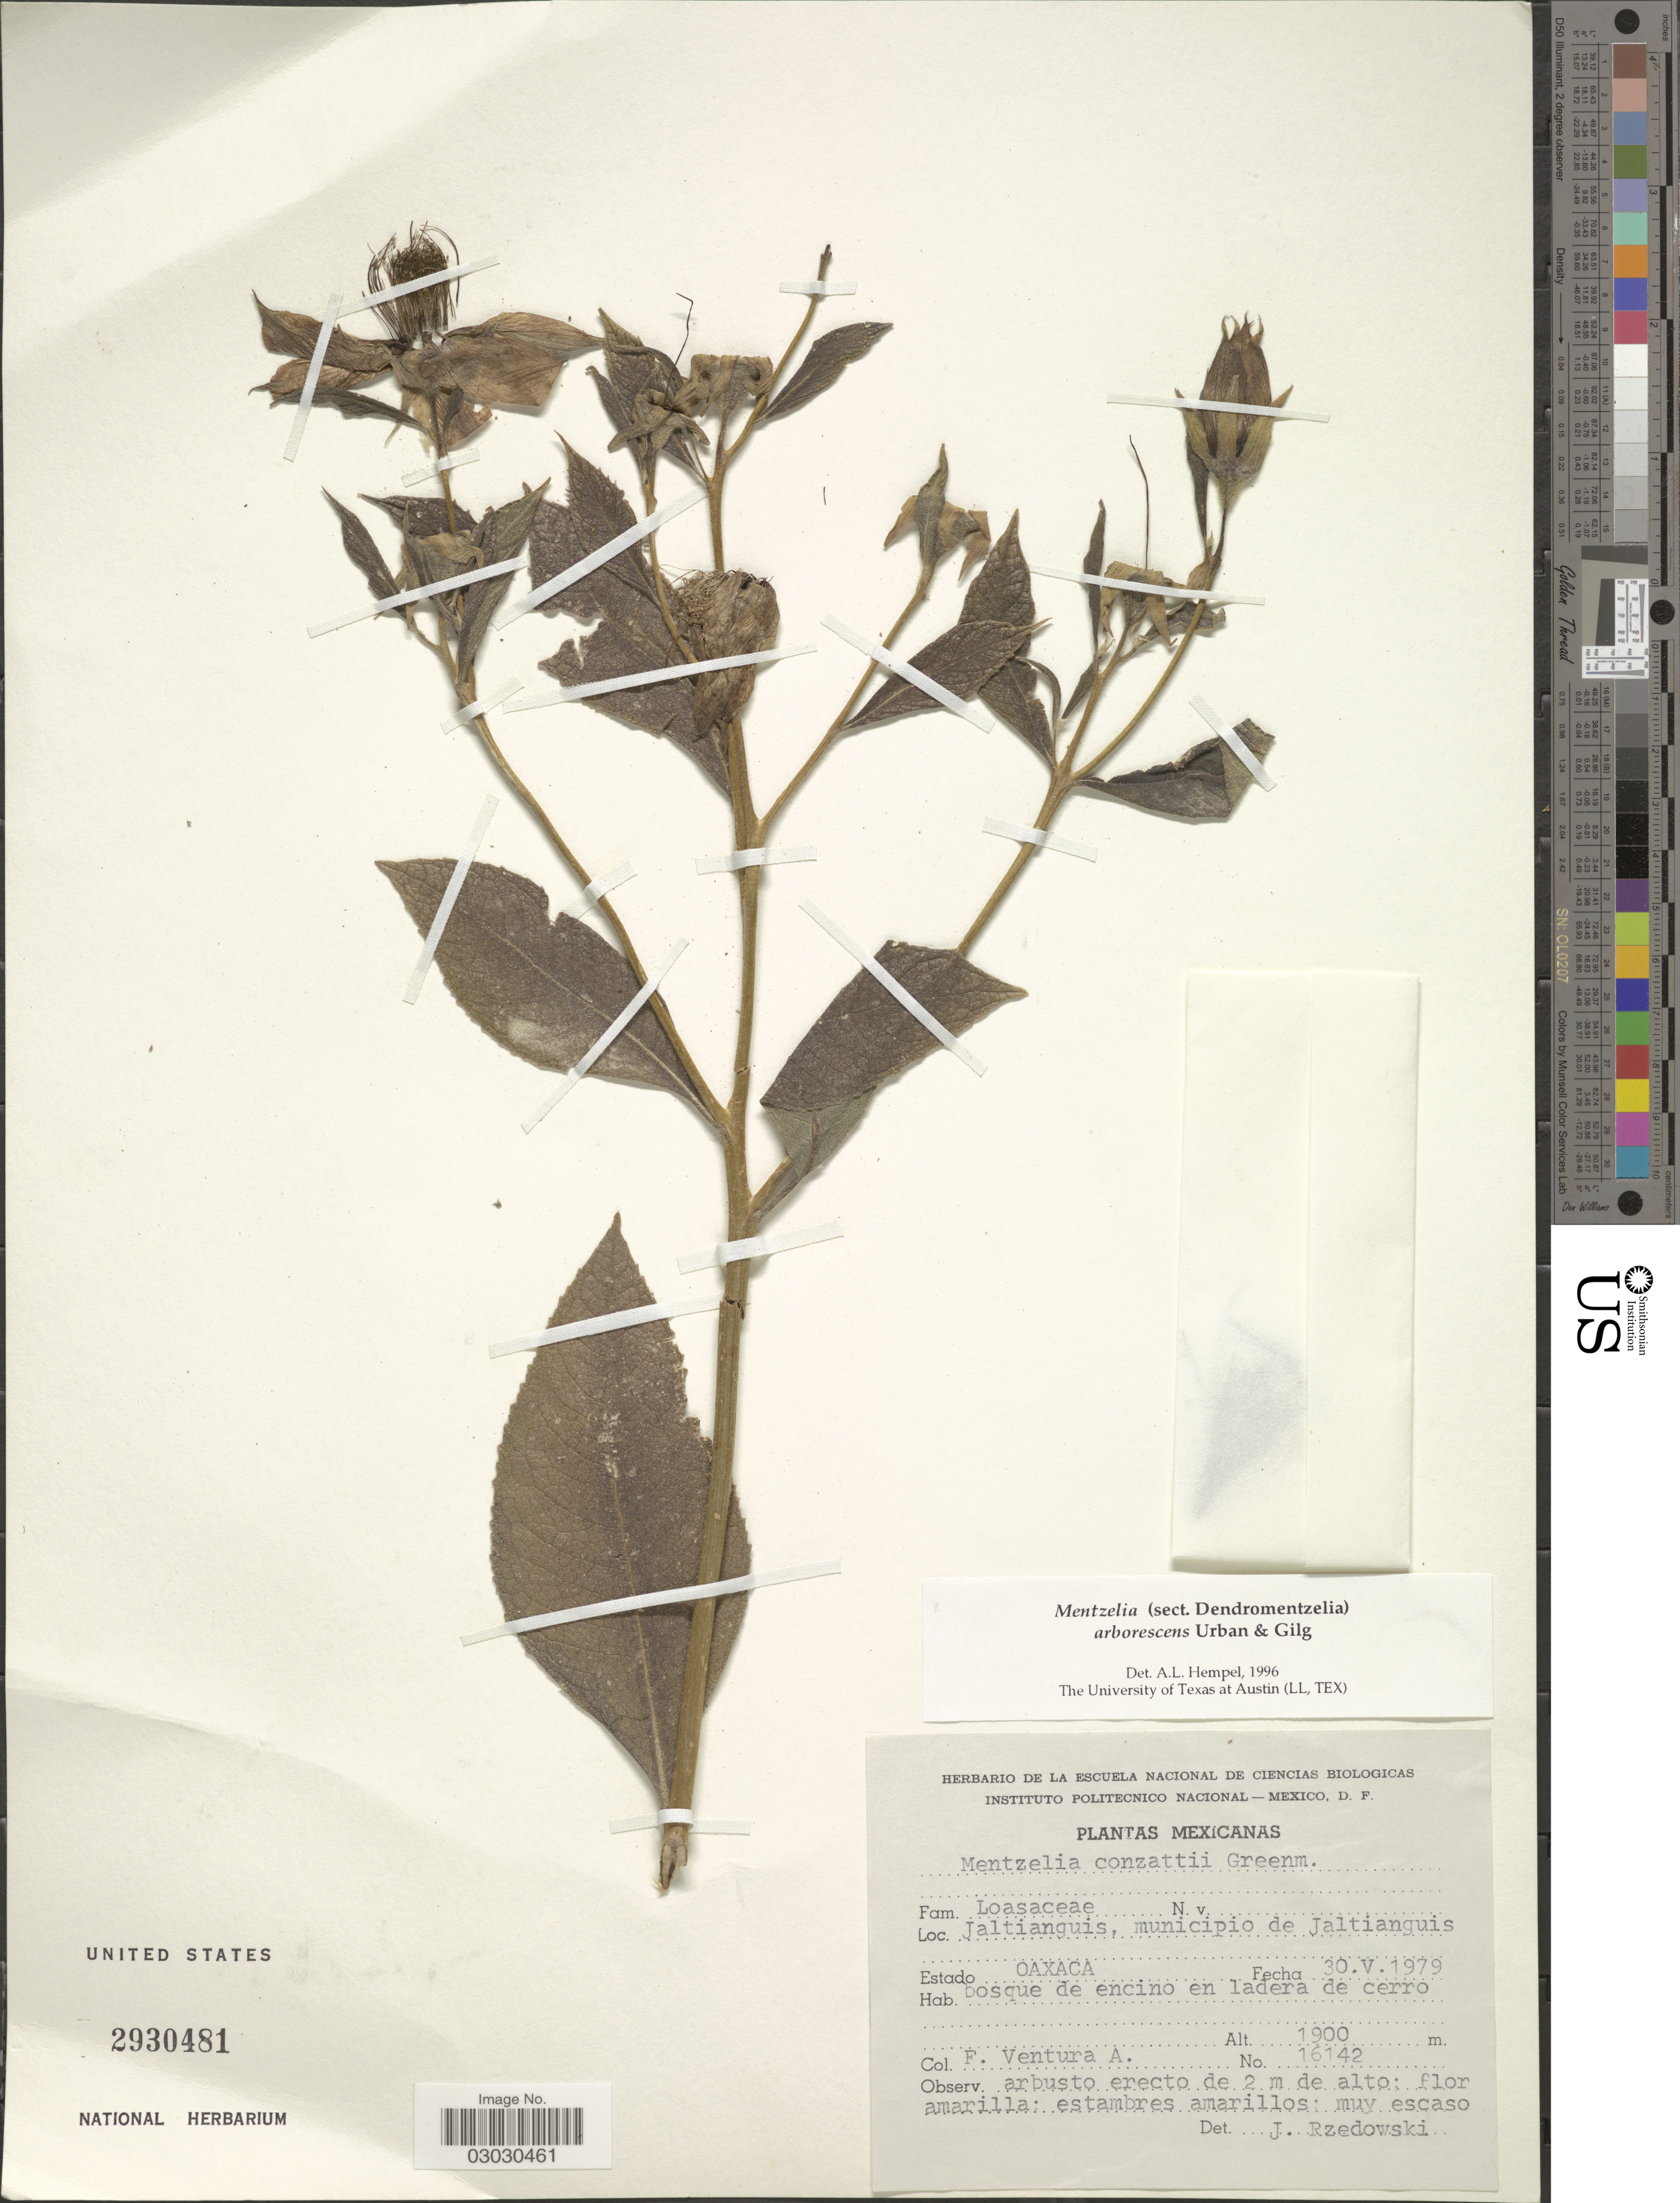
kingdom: Plantae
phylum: Tracheophyta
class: Magnoliopsida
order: Cornales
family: Loasaceae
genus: Mentzelia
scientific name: Mentzelia arborescens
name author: Urb. & Gilg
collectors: F. Ventura A.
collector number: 16142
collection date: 1979-05-30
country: Mexico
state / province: Oaxaca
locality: Jaltianguis, municipio de Jaltianguis.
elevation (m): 1900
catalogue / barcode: US 2930481